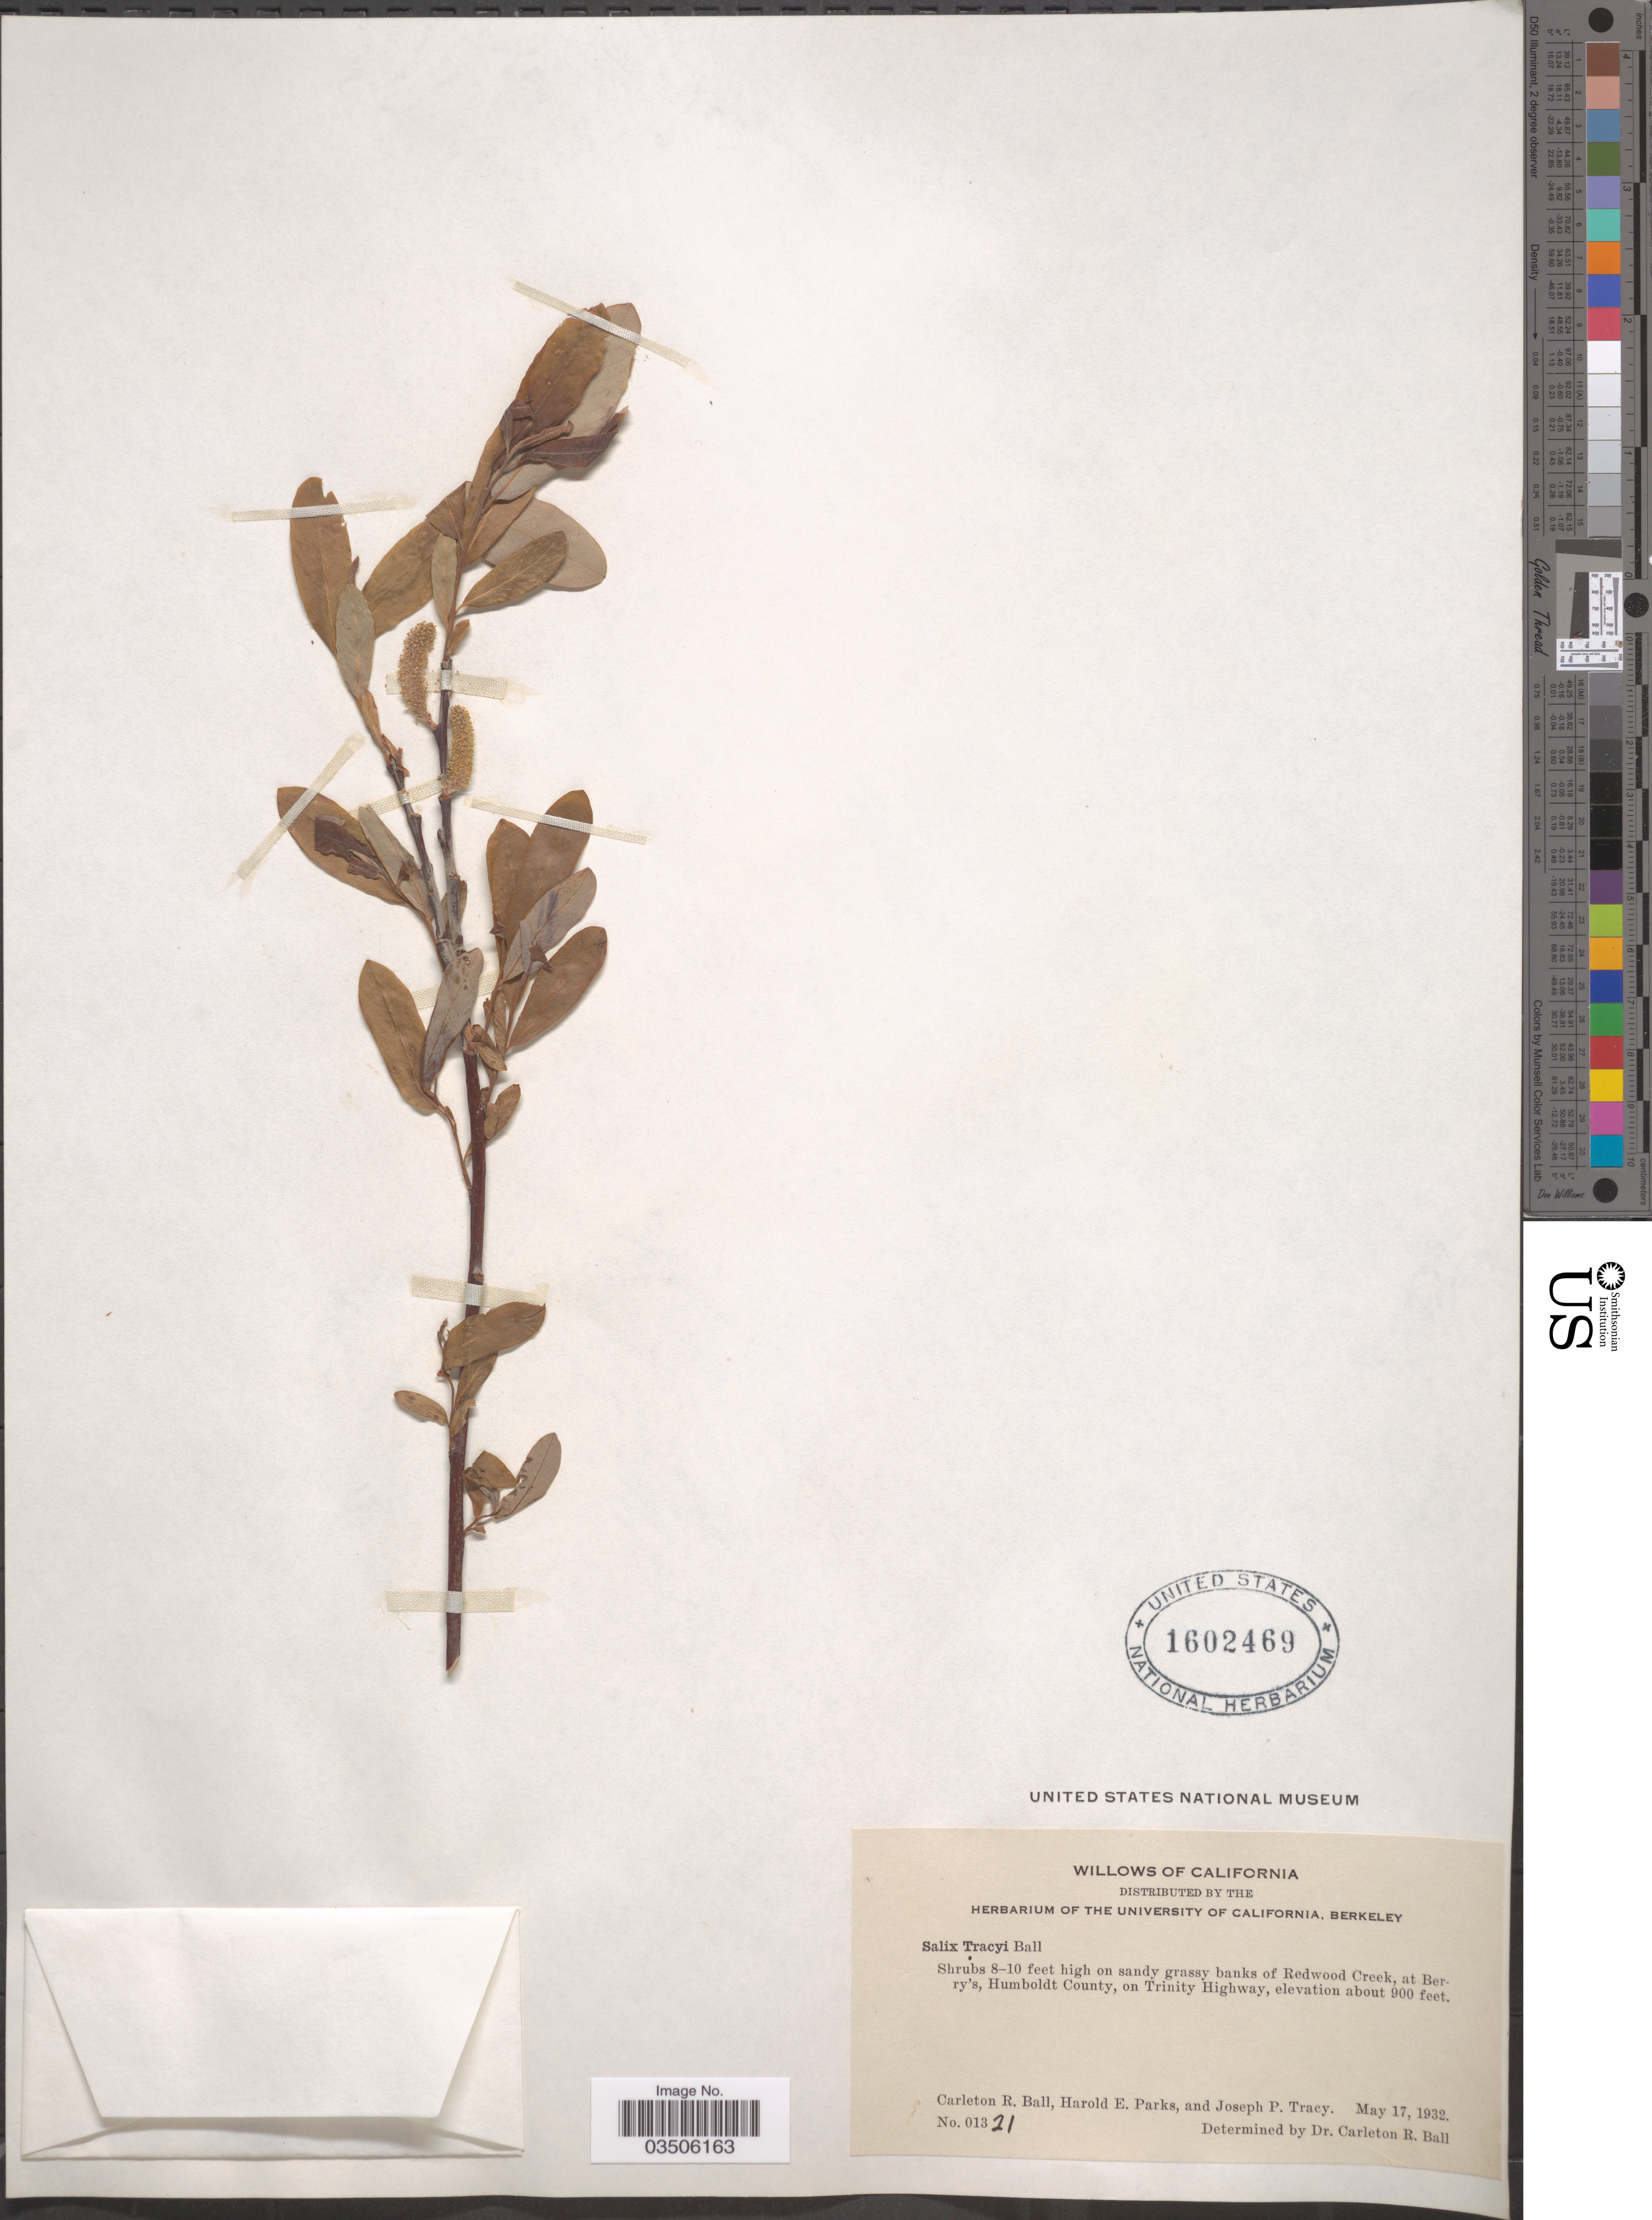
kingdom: Plantae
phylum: Tracheophyta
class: Magnoliopsida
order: Malpighiales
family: Salicaceae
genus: Salix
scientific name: Salix tracyi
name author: C.R. Ball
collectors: R. H. Ball, H. E. Parks & J. Tracy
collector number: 01321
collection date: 1932-05-17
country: United States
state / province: California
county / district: Humboldt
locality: Banks of Redwood Creek, at Berry's, Humboldt County, on Trinity Highway.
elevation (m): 274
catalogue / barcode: US 1602469